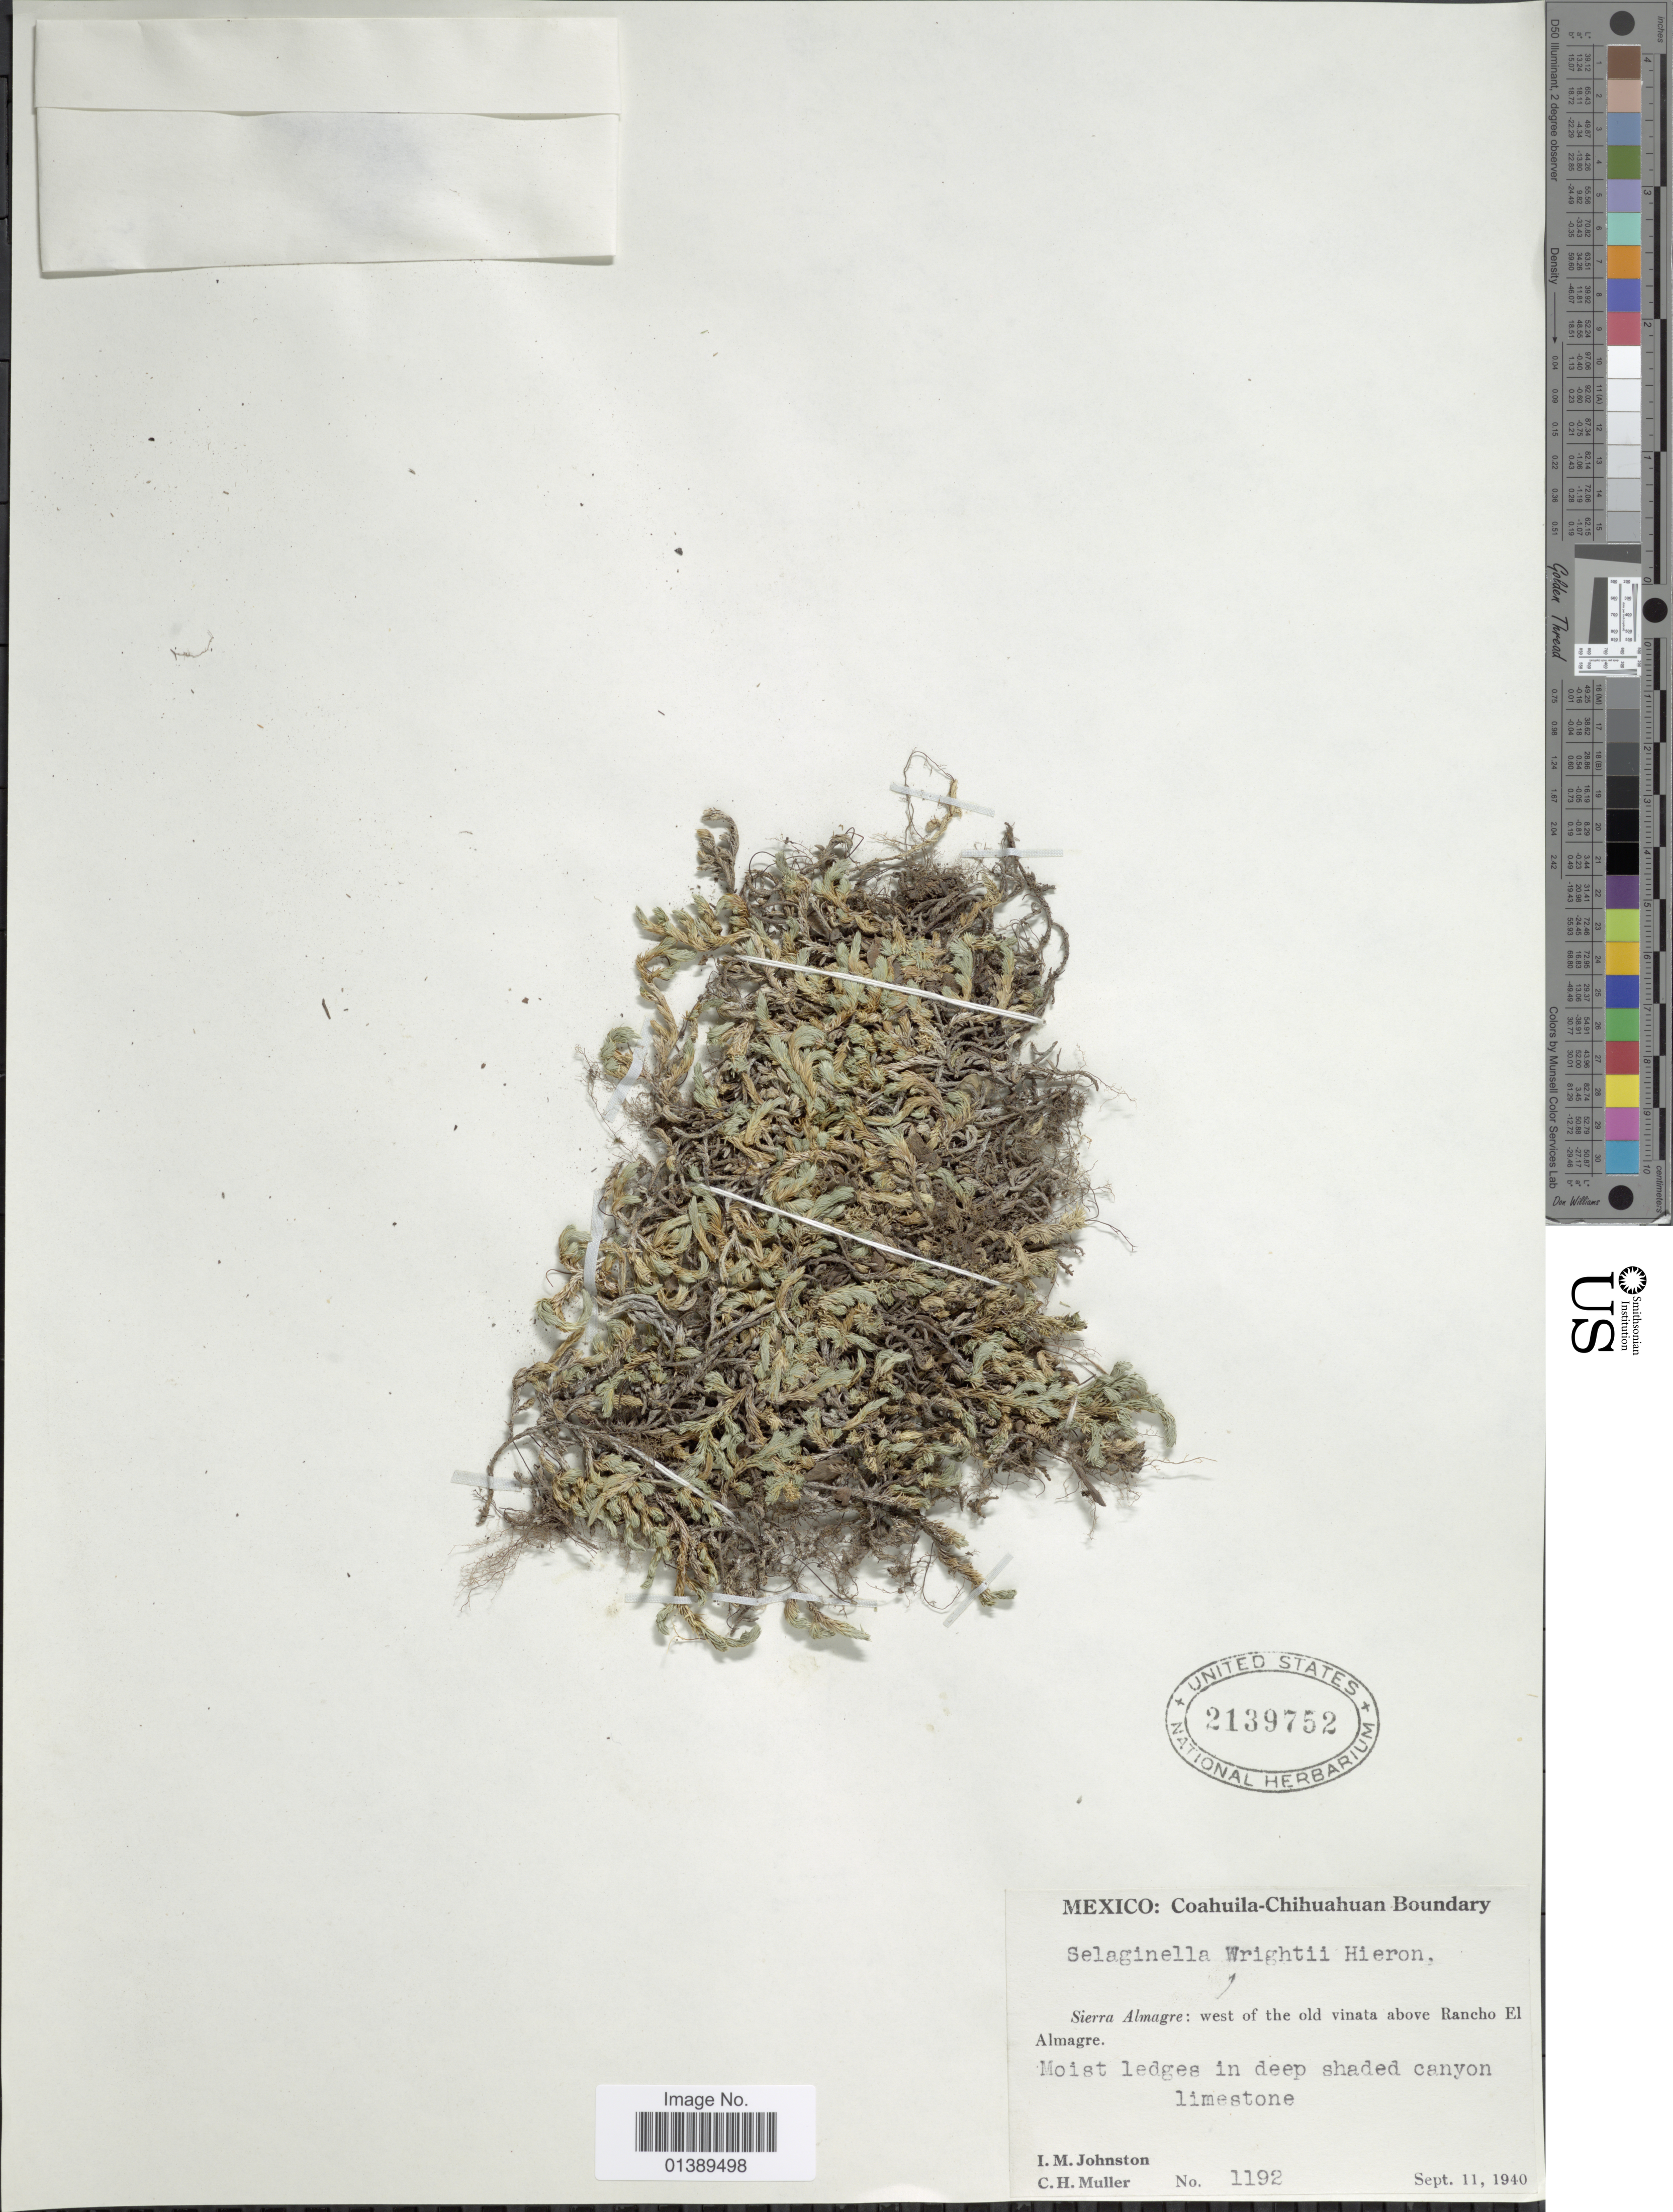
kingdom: Plantae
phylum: Tracheophyta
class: Lycopodiopsida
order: Selaginellales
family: Selaginellaceae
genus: Selaginella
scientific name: Selaginella wrightii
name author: Hieron.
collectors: I.M. Johnston & C. H. Müller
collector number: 1192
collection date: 1940-09-11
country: Mexico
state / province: Coahuila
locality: Coahuila-Chihuahuan Boundary, Sierra Almagre: west of the old vinata above Rancho El Almagre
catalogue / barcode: US 2139752